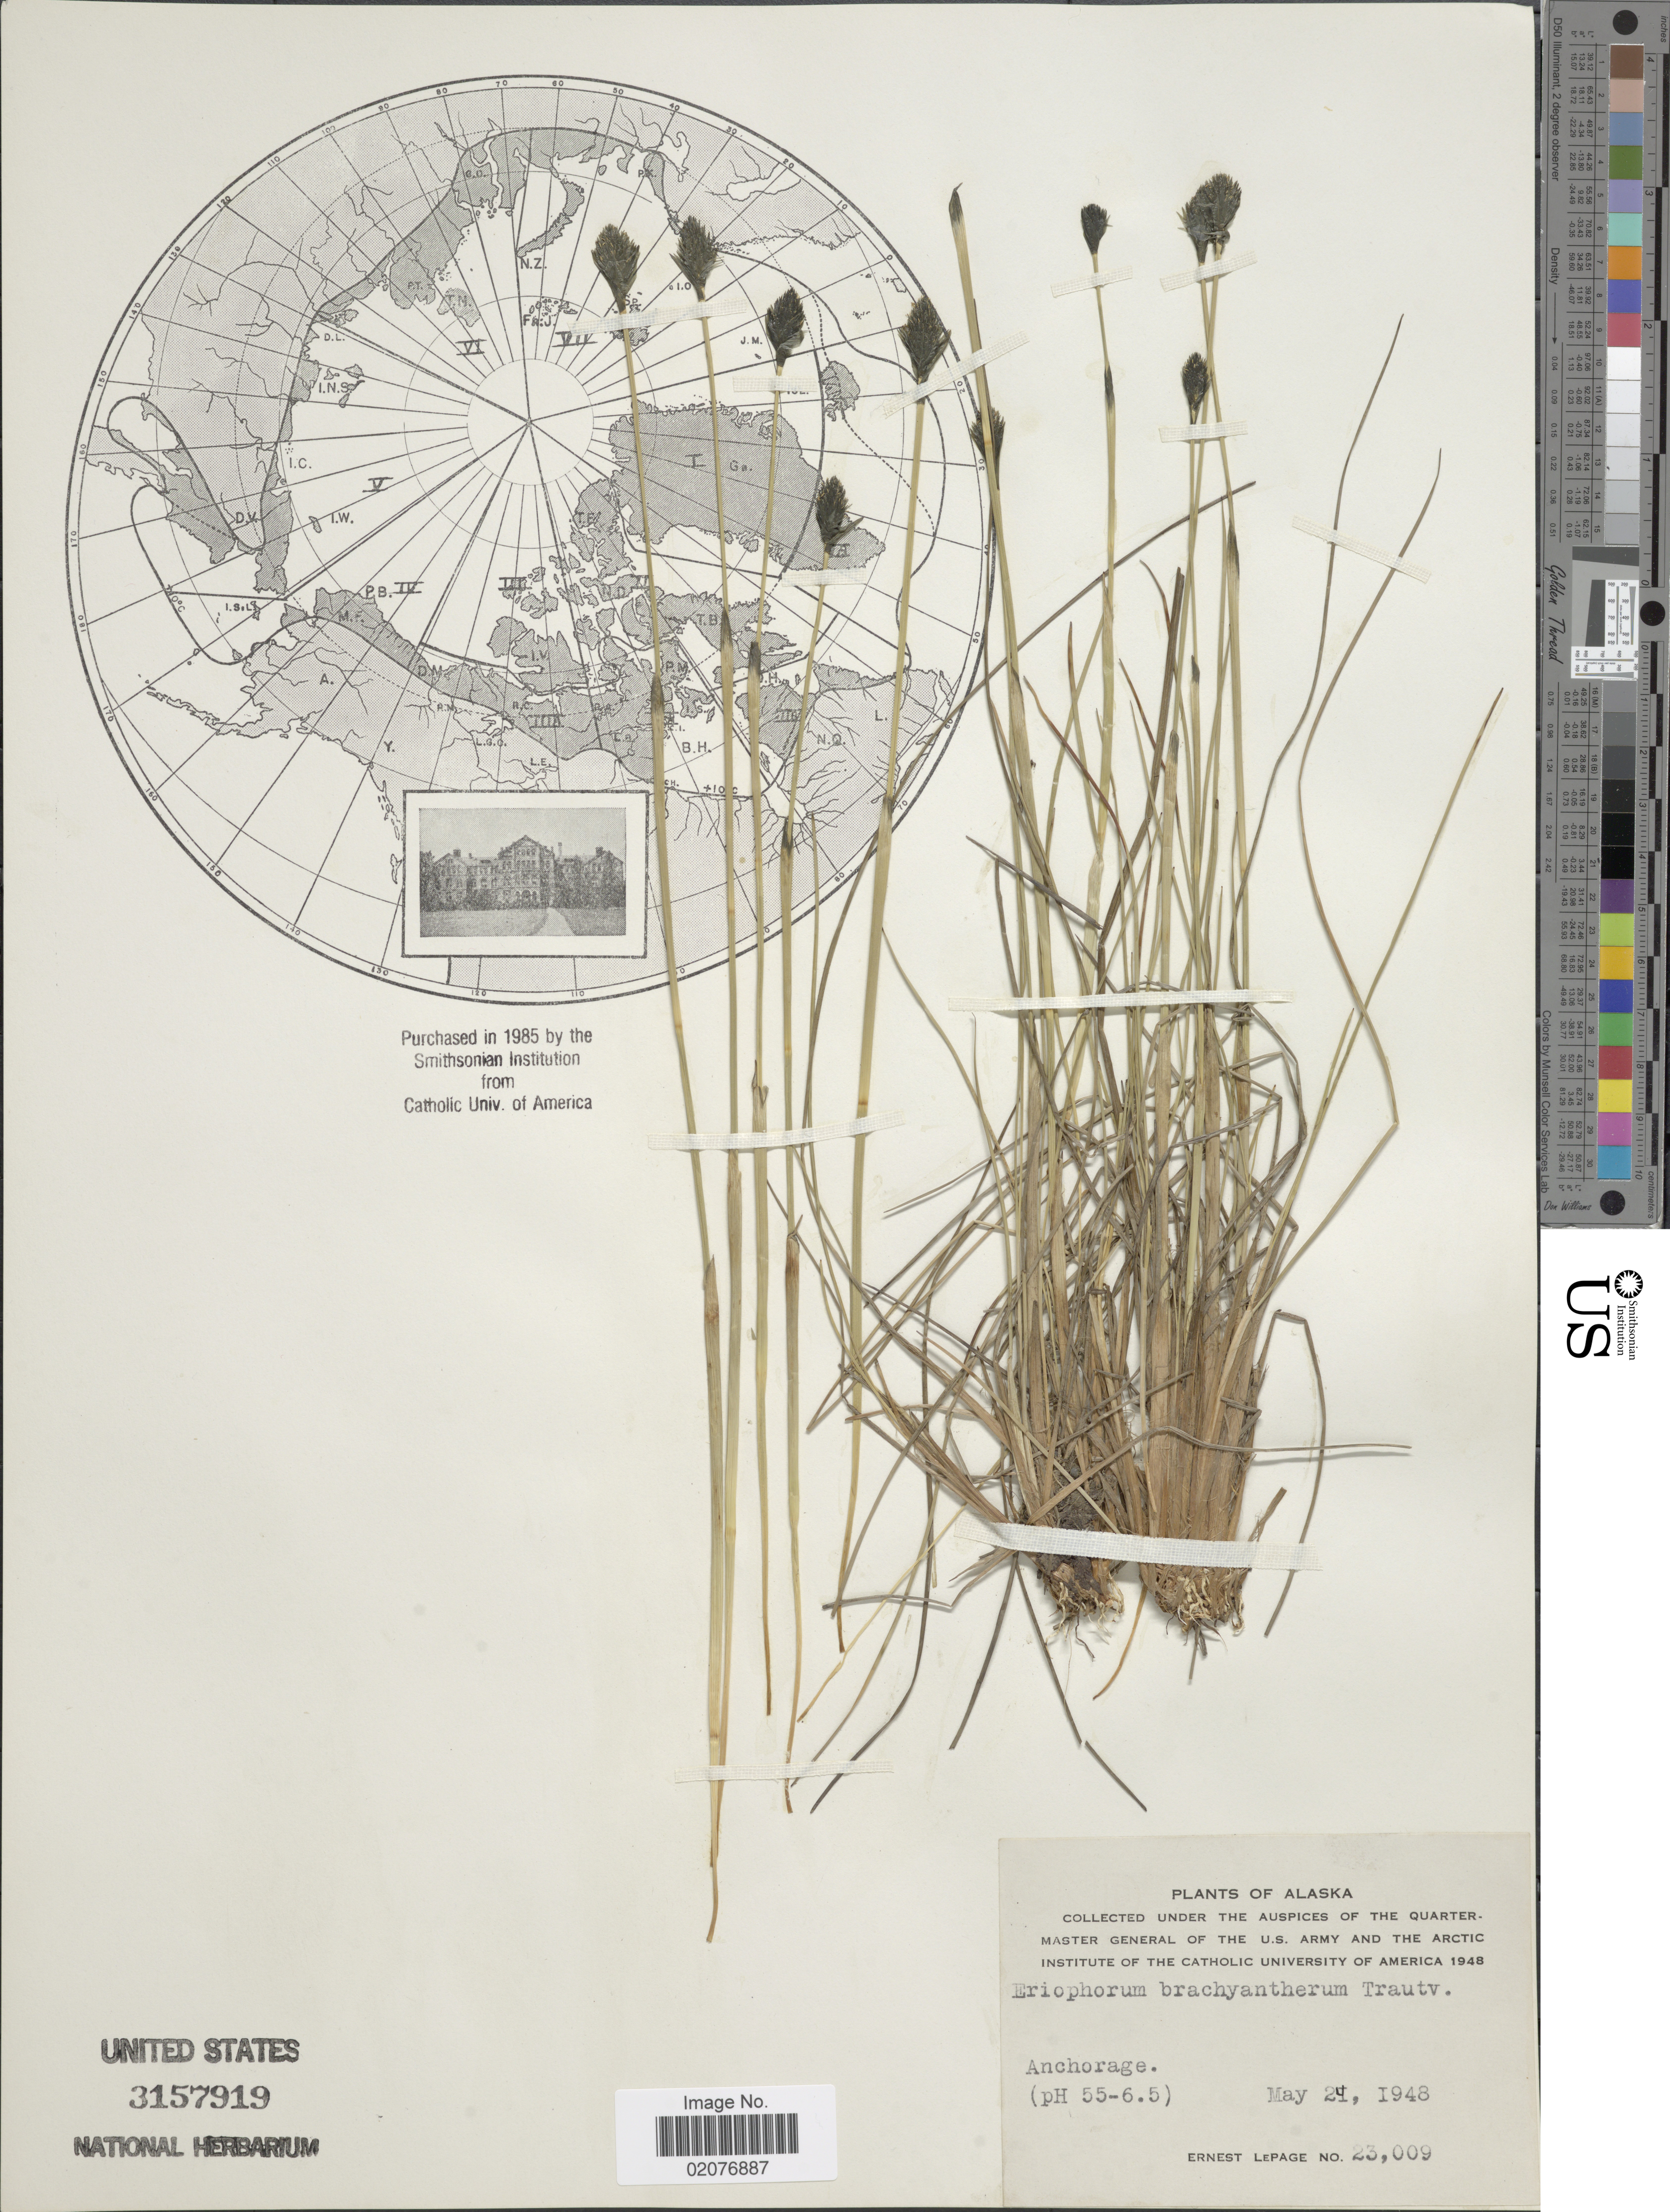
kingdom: Plantae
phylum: Tracheophyta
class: Liliopsida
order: Poales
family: Cyperaceae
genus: Eriophorum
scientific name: Eriophorum brachyantherum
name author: Trautv. & C.A. Mey.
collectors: E. Lepage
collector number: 23009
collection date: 1948-05-21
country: United States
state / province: Alaska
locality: Anchorage (pH 55-6.5)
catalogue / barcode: US 3157919